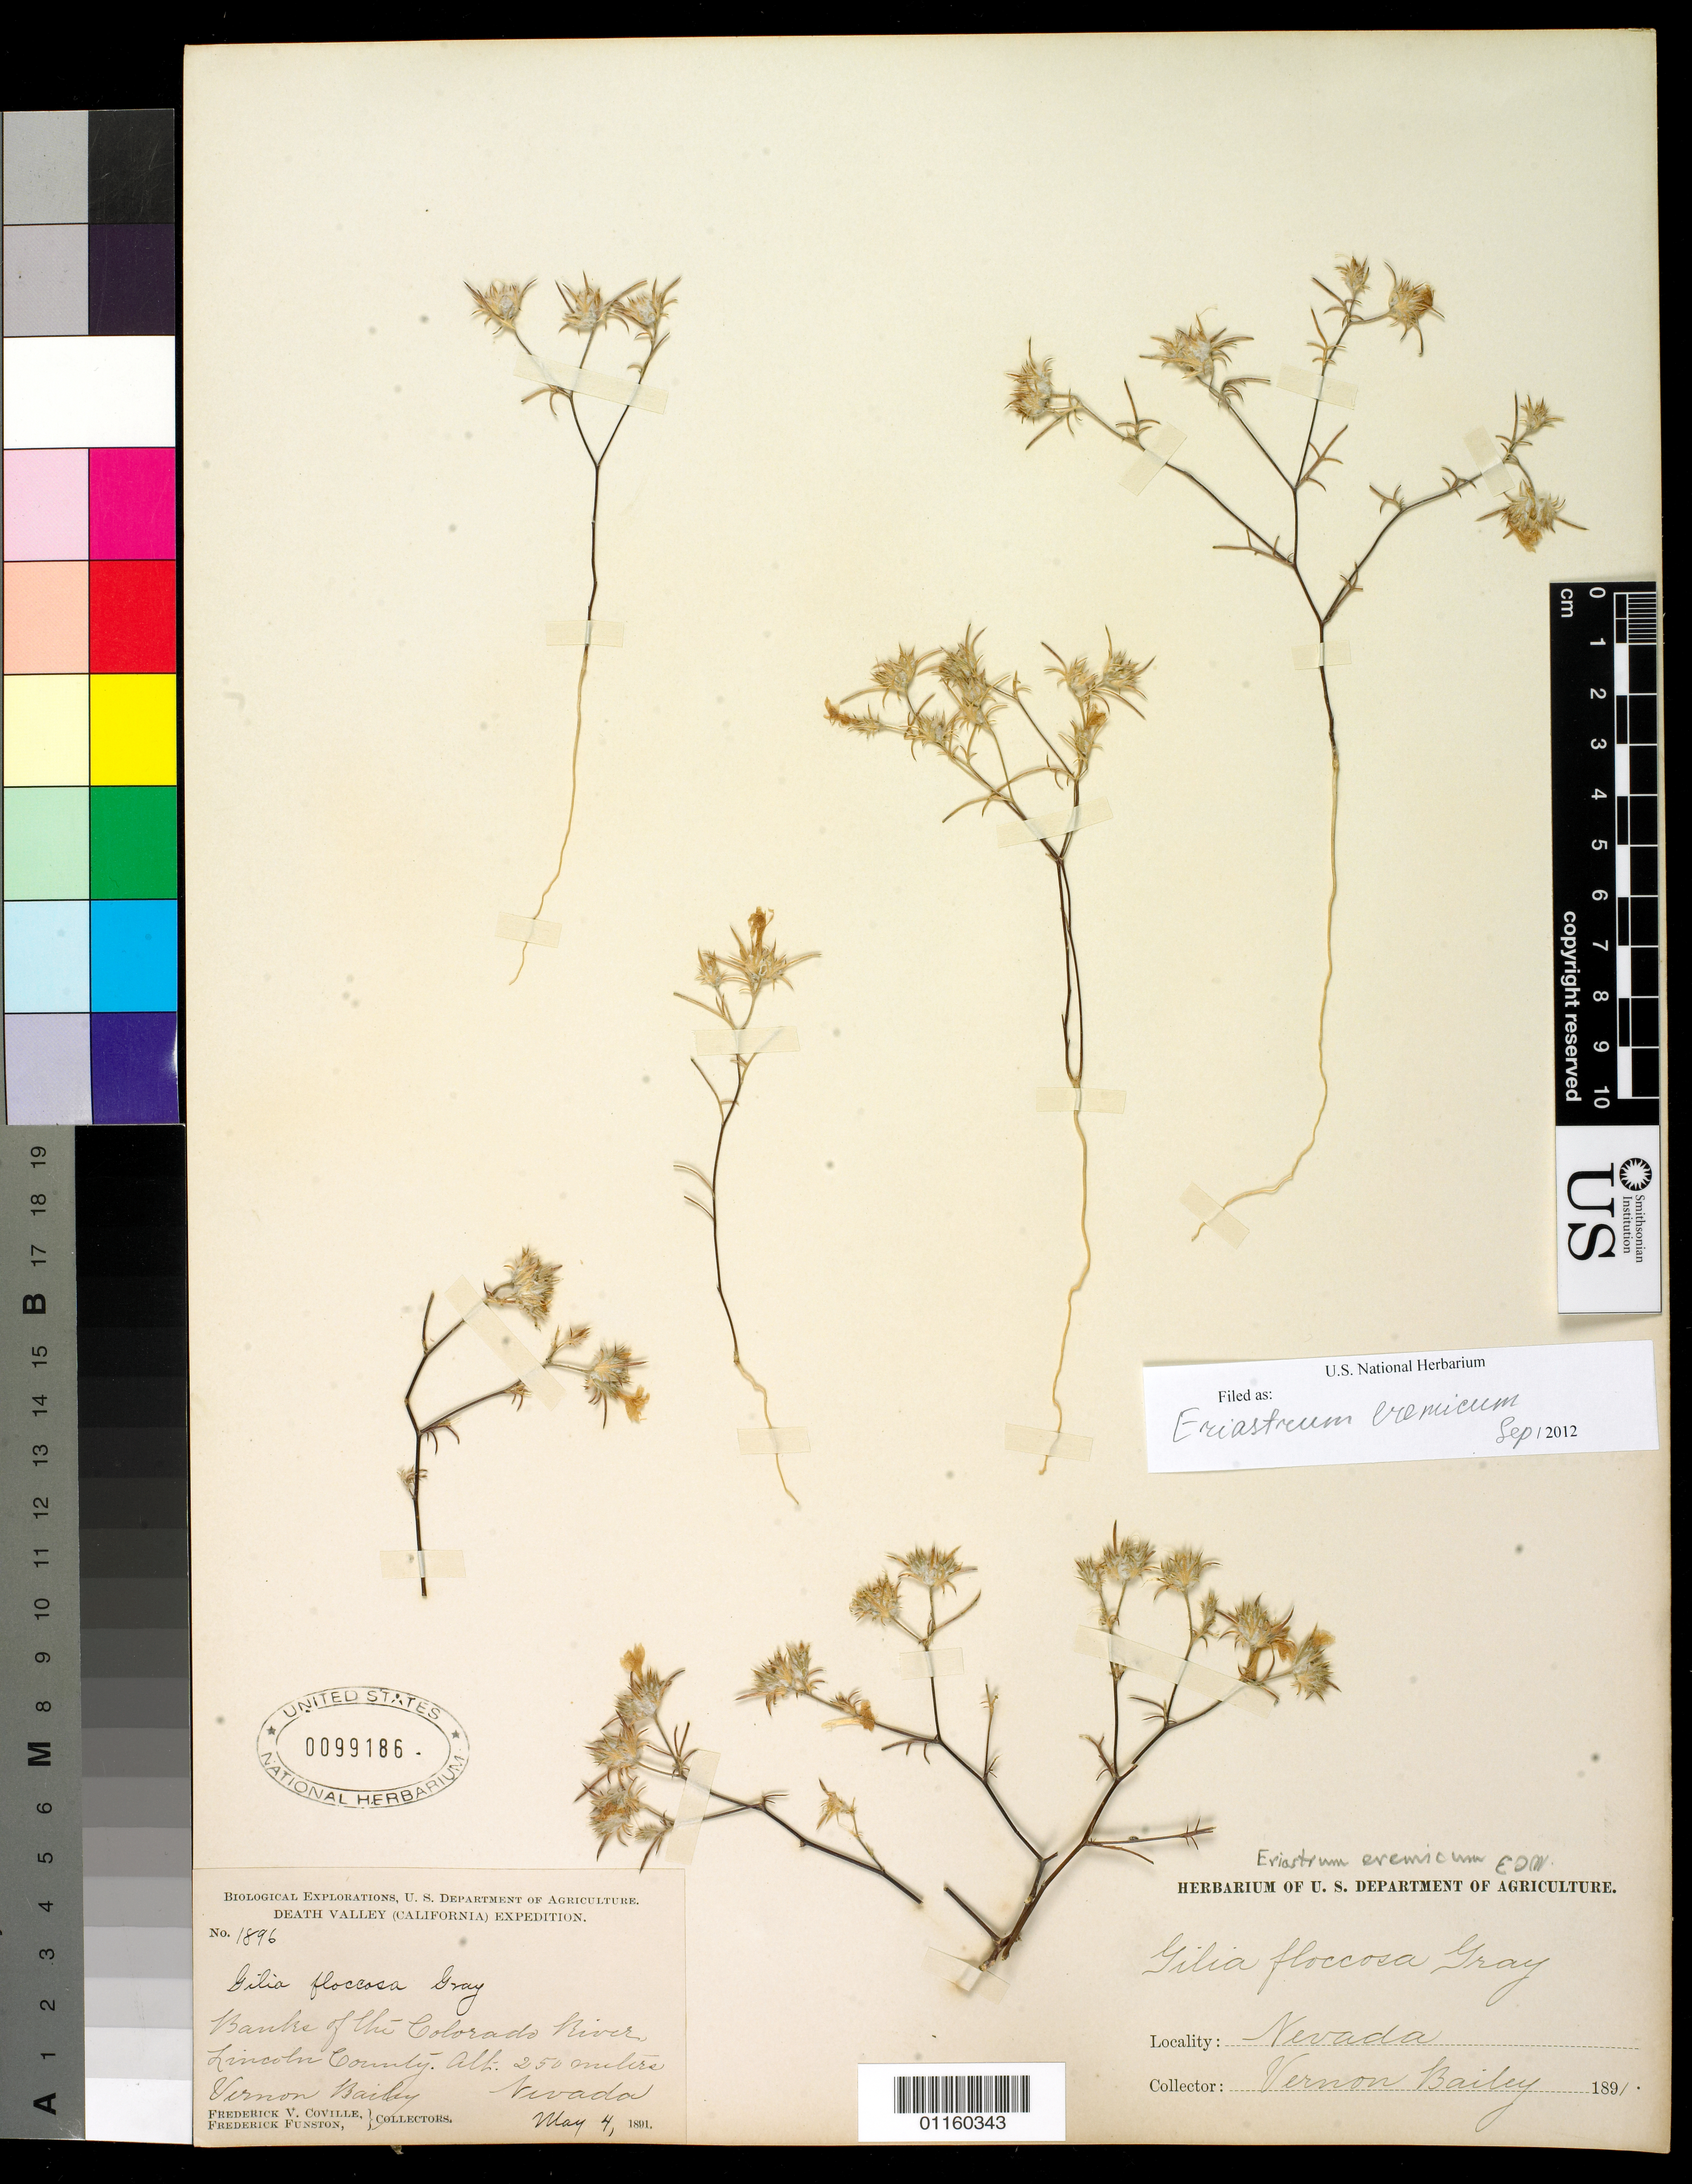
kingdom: Plantae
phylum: Tracheophyta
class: Magnoliopsida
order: Ericales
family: Polemoniaceae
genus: Eriastrum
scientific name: Eriastrum eremicum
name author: (Jeps.) H. Mason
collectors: F. V. Coville, F. Funston & V. O. Bailey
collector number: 1896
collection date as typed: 4 May 1891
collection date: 1891-05-04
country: United States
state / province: Nevada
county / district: Lincoln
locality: Banks of the Colorado River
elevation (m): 250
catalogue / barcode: US 99186